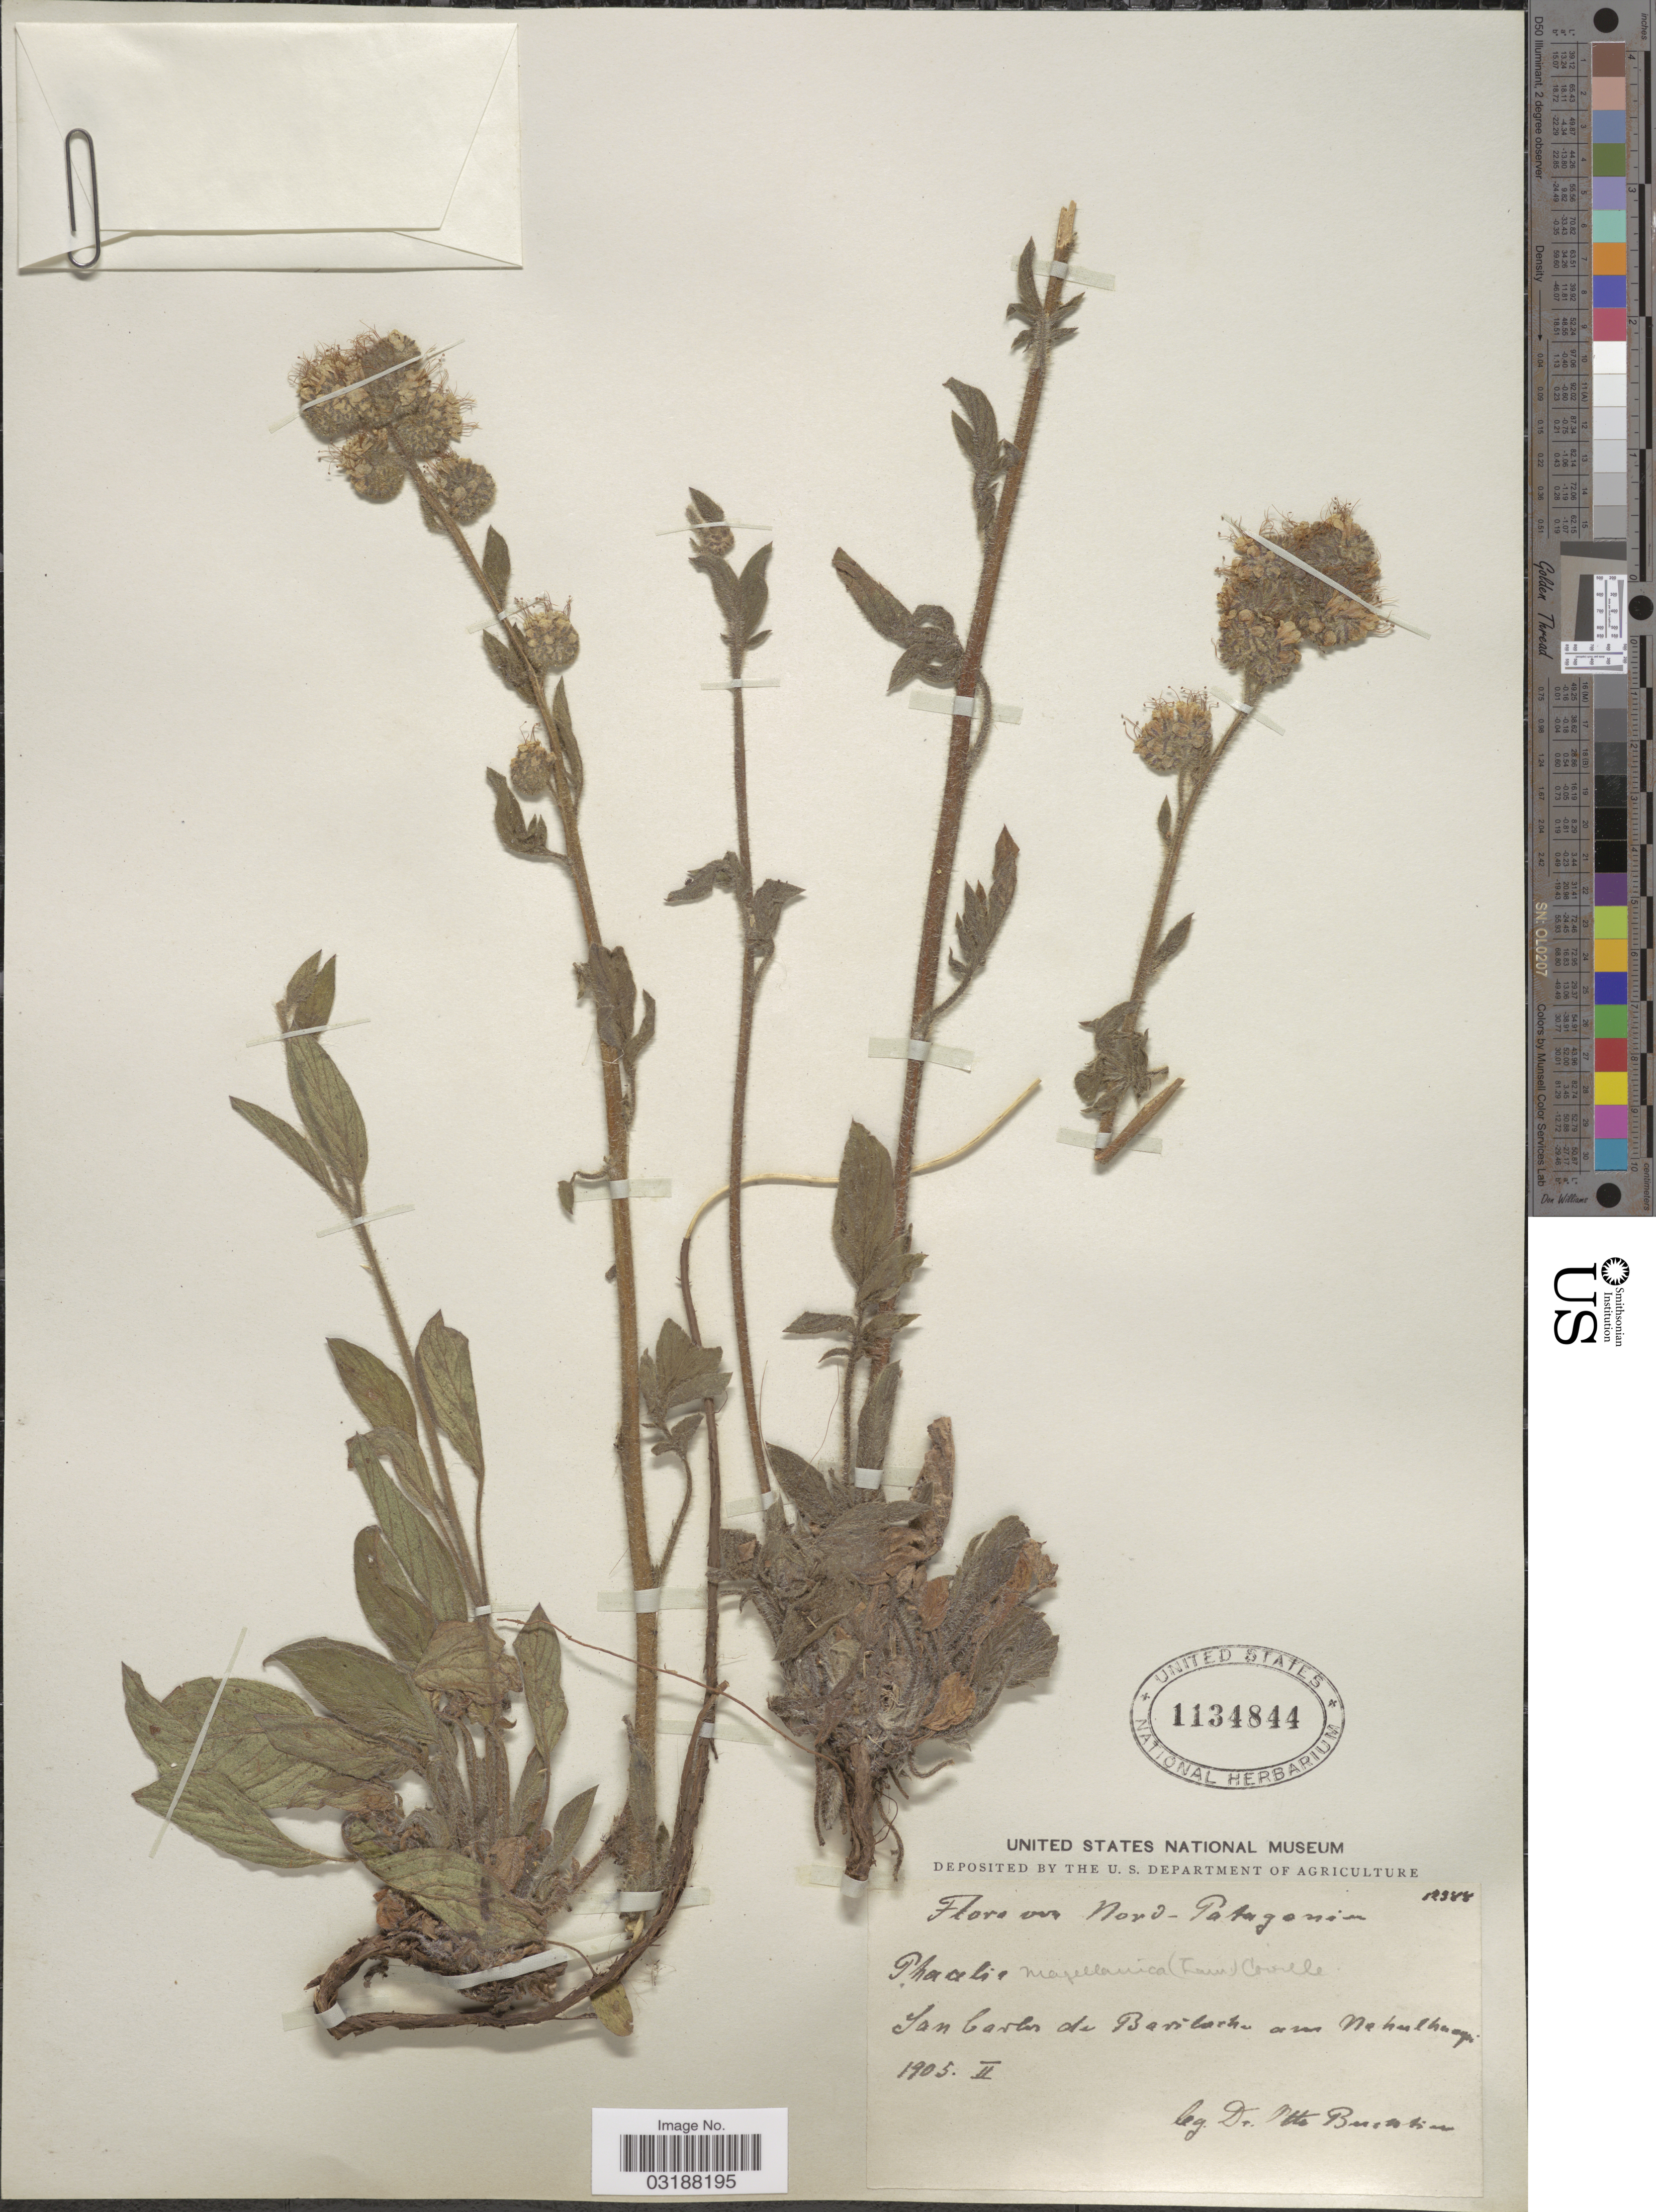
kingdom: Plantae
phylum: Tracheophyta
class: Magnoliopsida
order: Boraginales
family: Hydrophyllaceae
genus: Phacelia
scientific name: Phacelia magellanica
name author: (Lam.) Coville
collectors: O. Buchtien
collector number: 12388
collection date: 1905-02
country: Argentina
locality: Nord-Patagonia, San Carlos de Bariloche am Nahuelhuapi.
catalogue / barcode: US 1134844